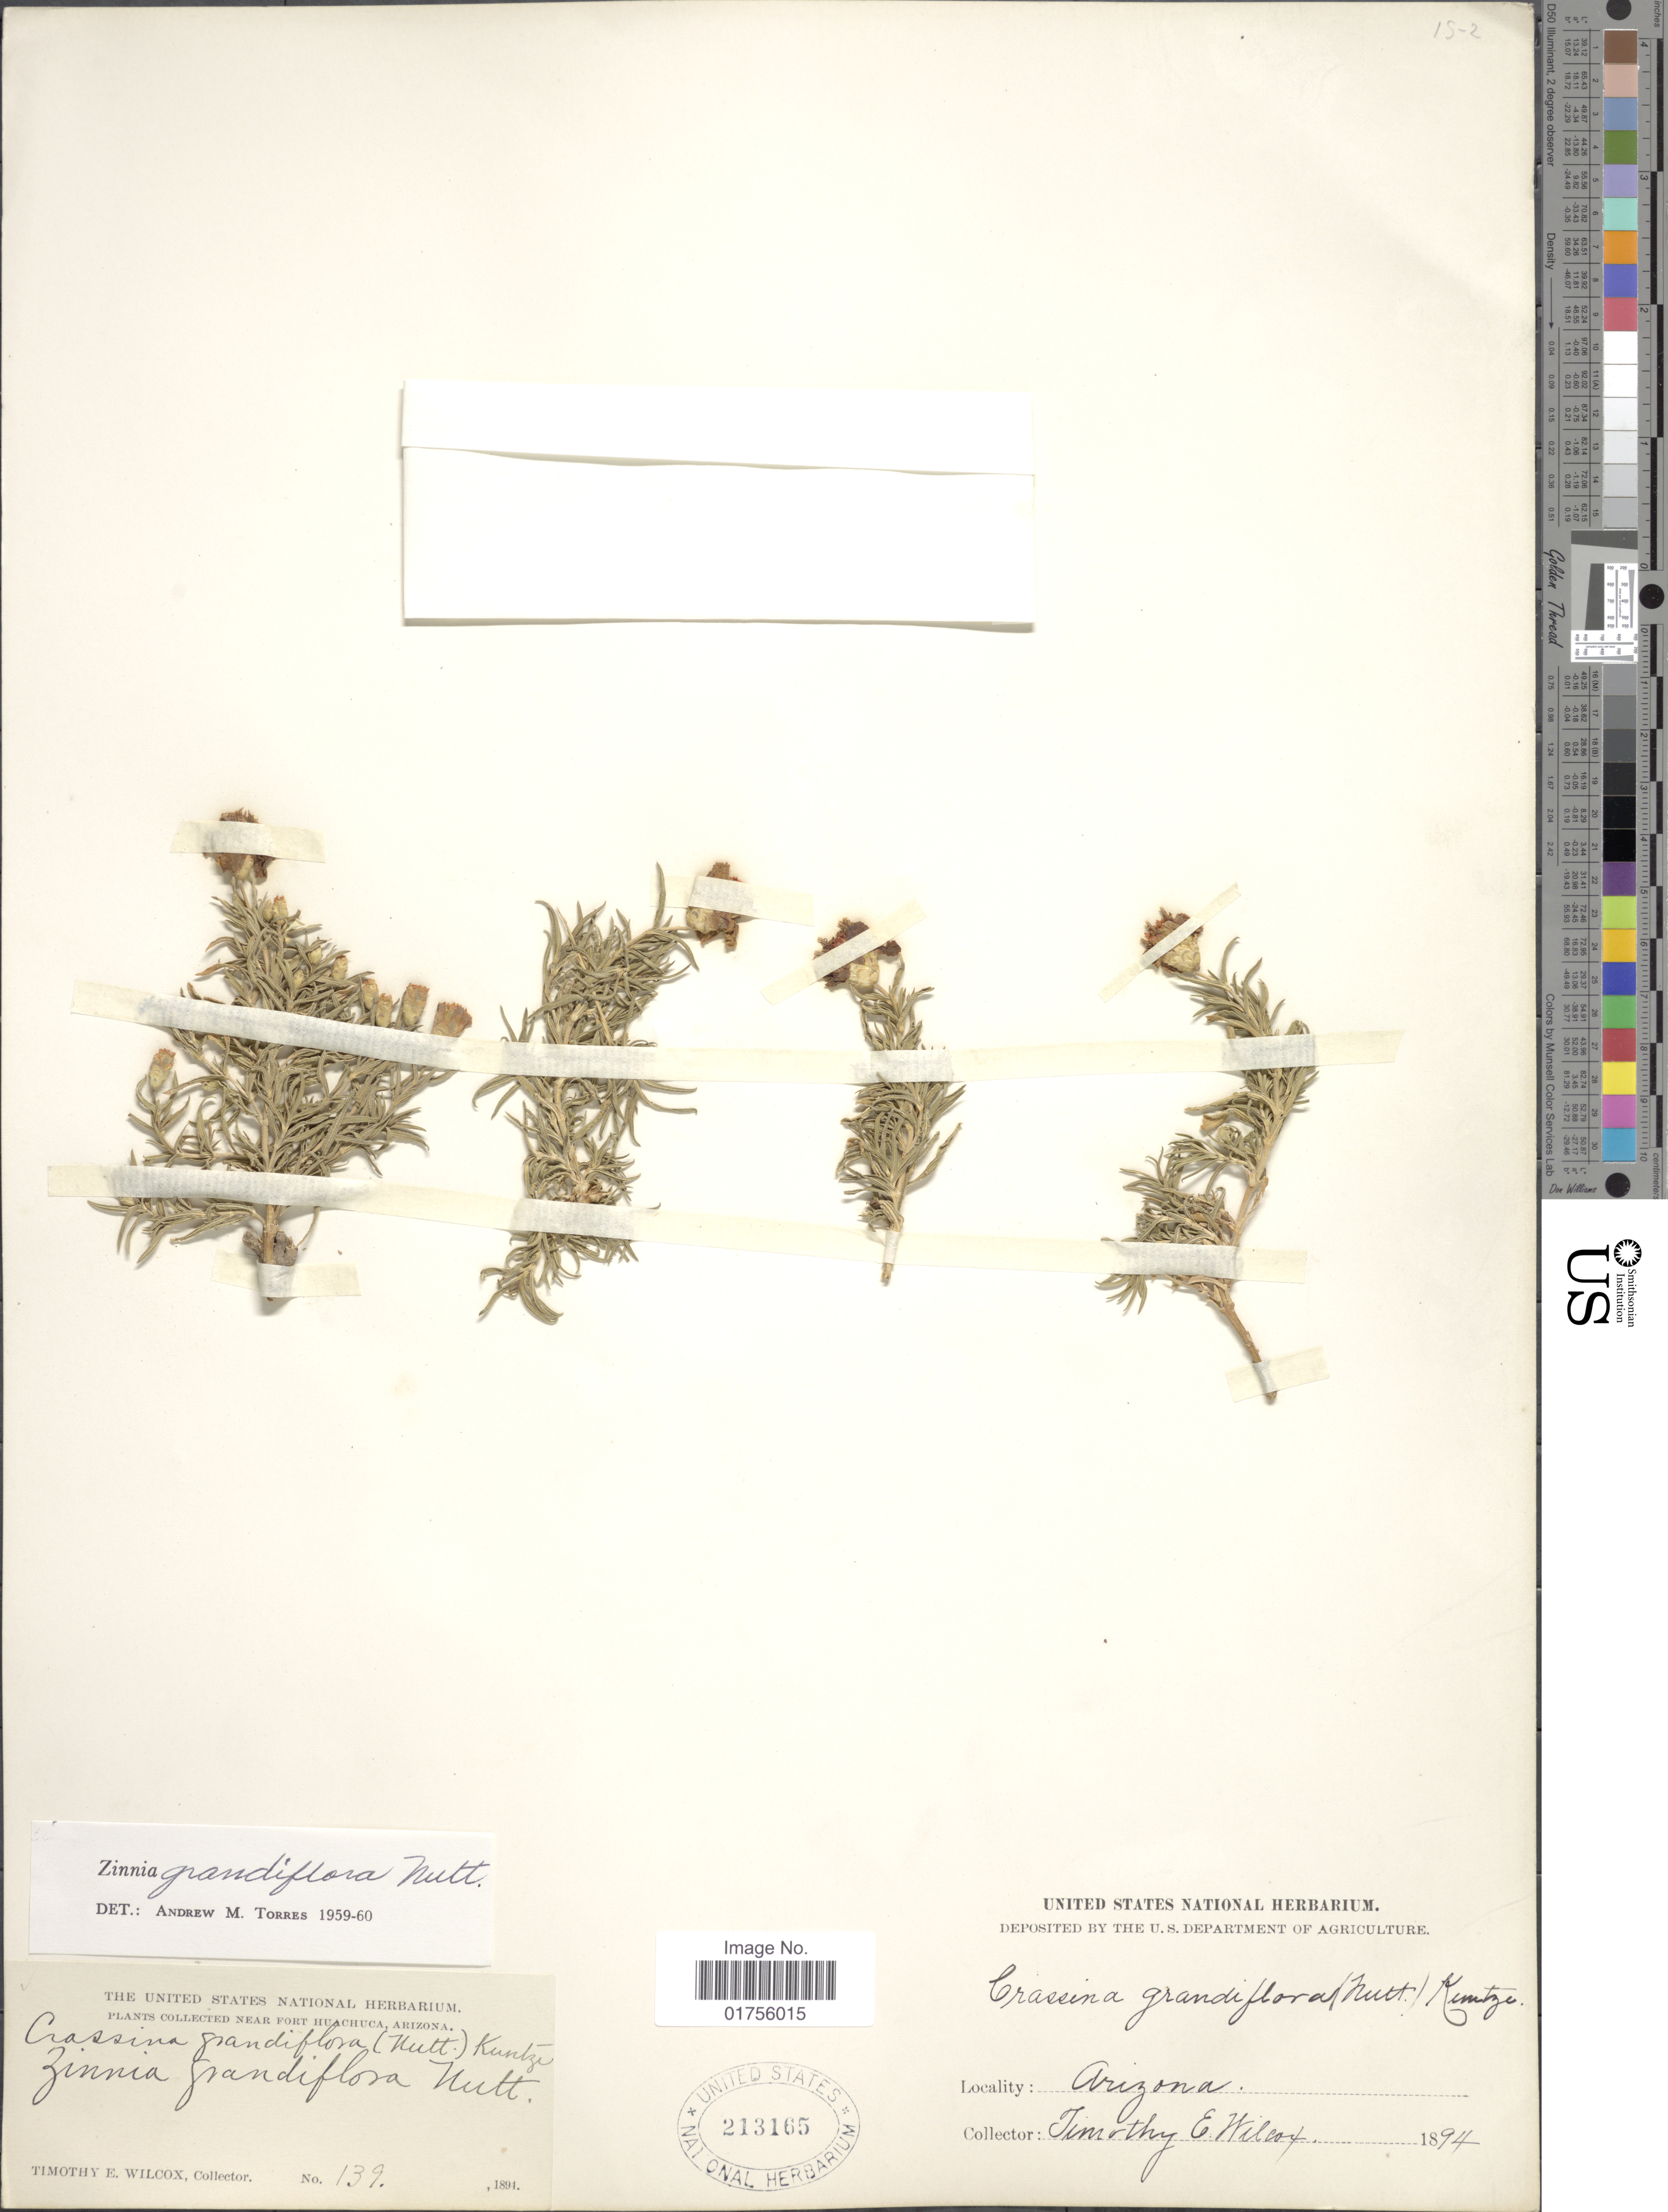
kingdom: Plantae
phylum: Tracheophyta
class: Magnoliopsida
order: Asterales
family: Asteraceae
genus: Zinnia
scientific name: Zinnia grandiflora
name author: Nutt.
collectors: T. E. Wilcox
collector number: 139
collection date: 1894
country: United States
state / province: Arizona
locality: Near Fort Huachuca, Arizona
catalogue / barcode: US 213165